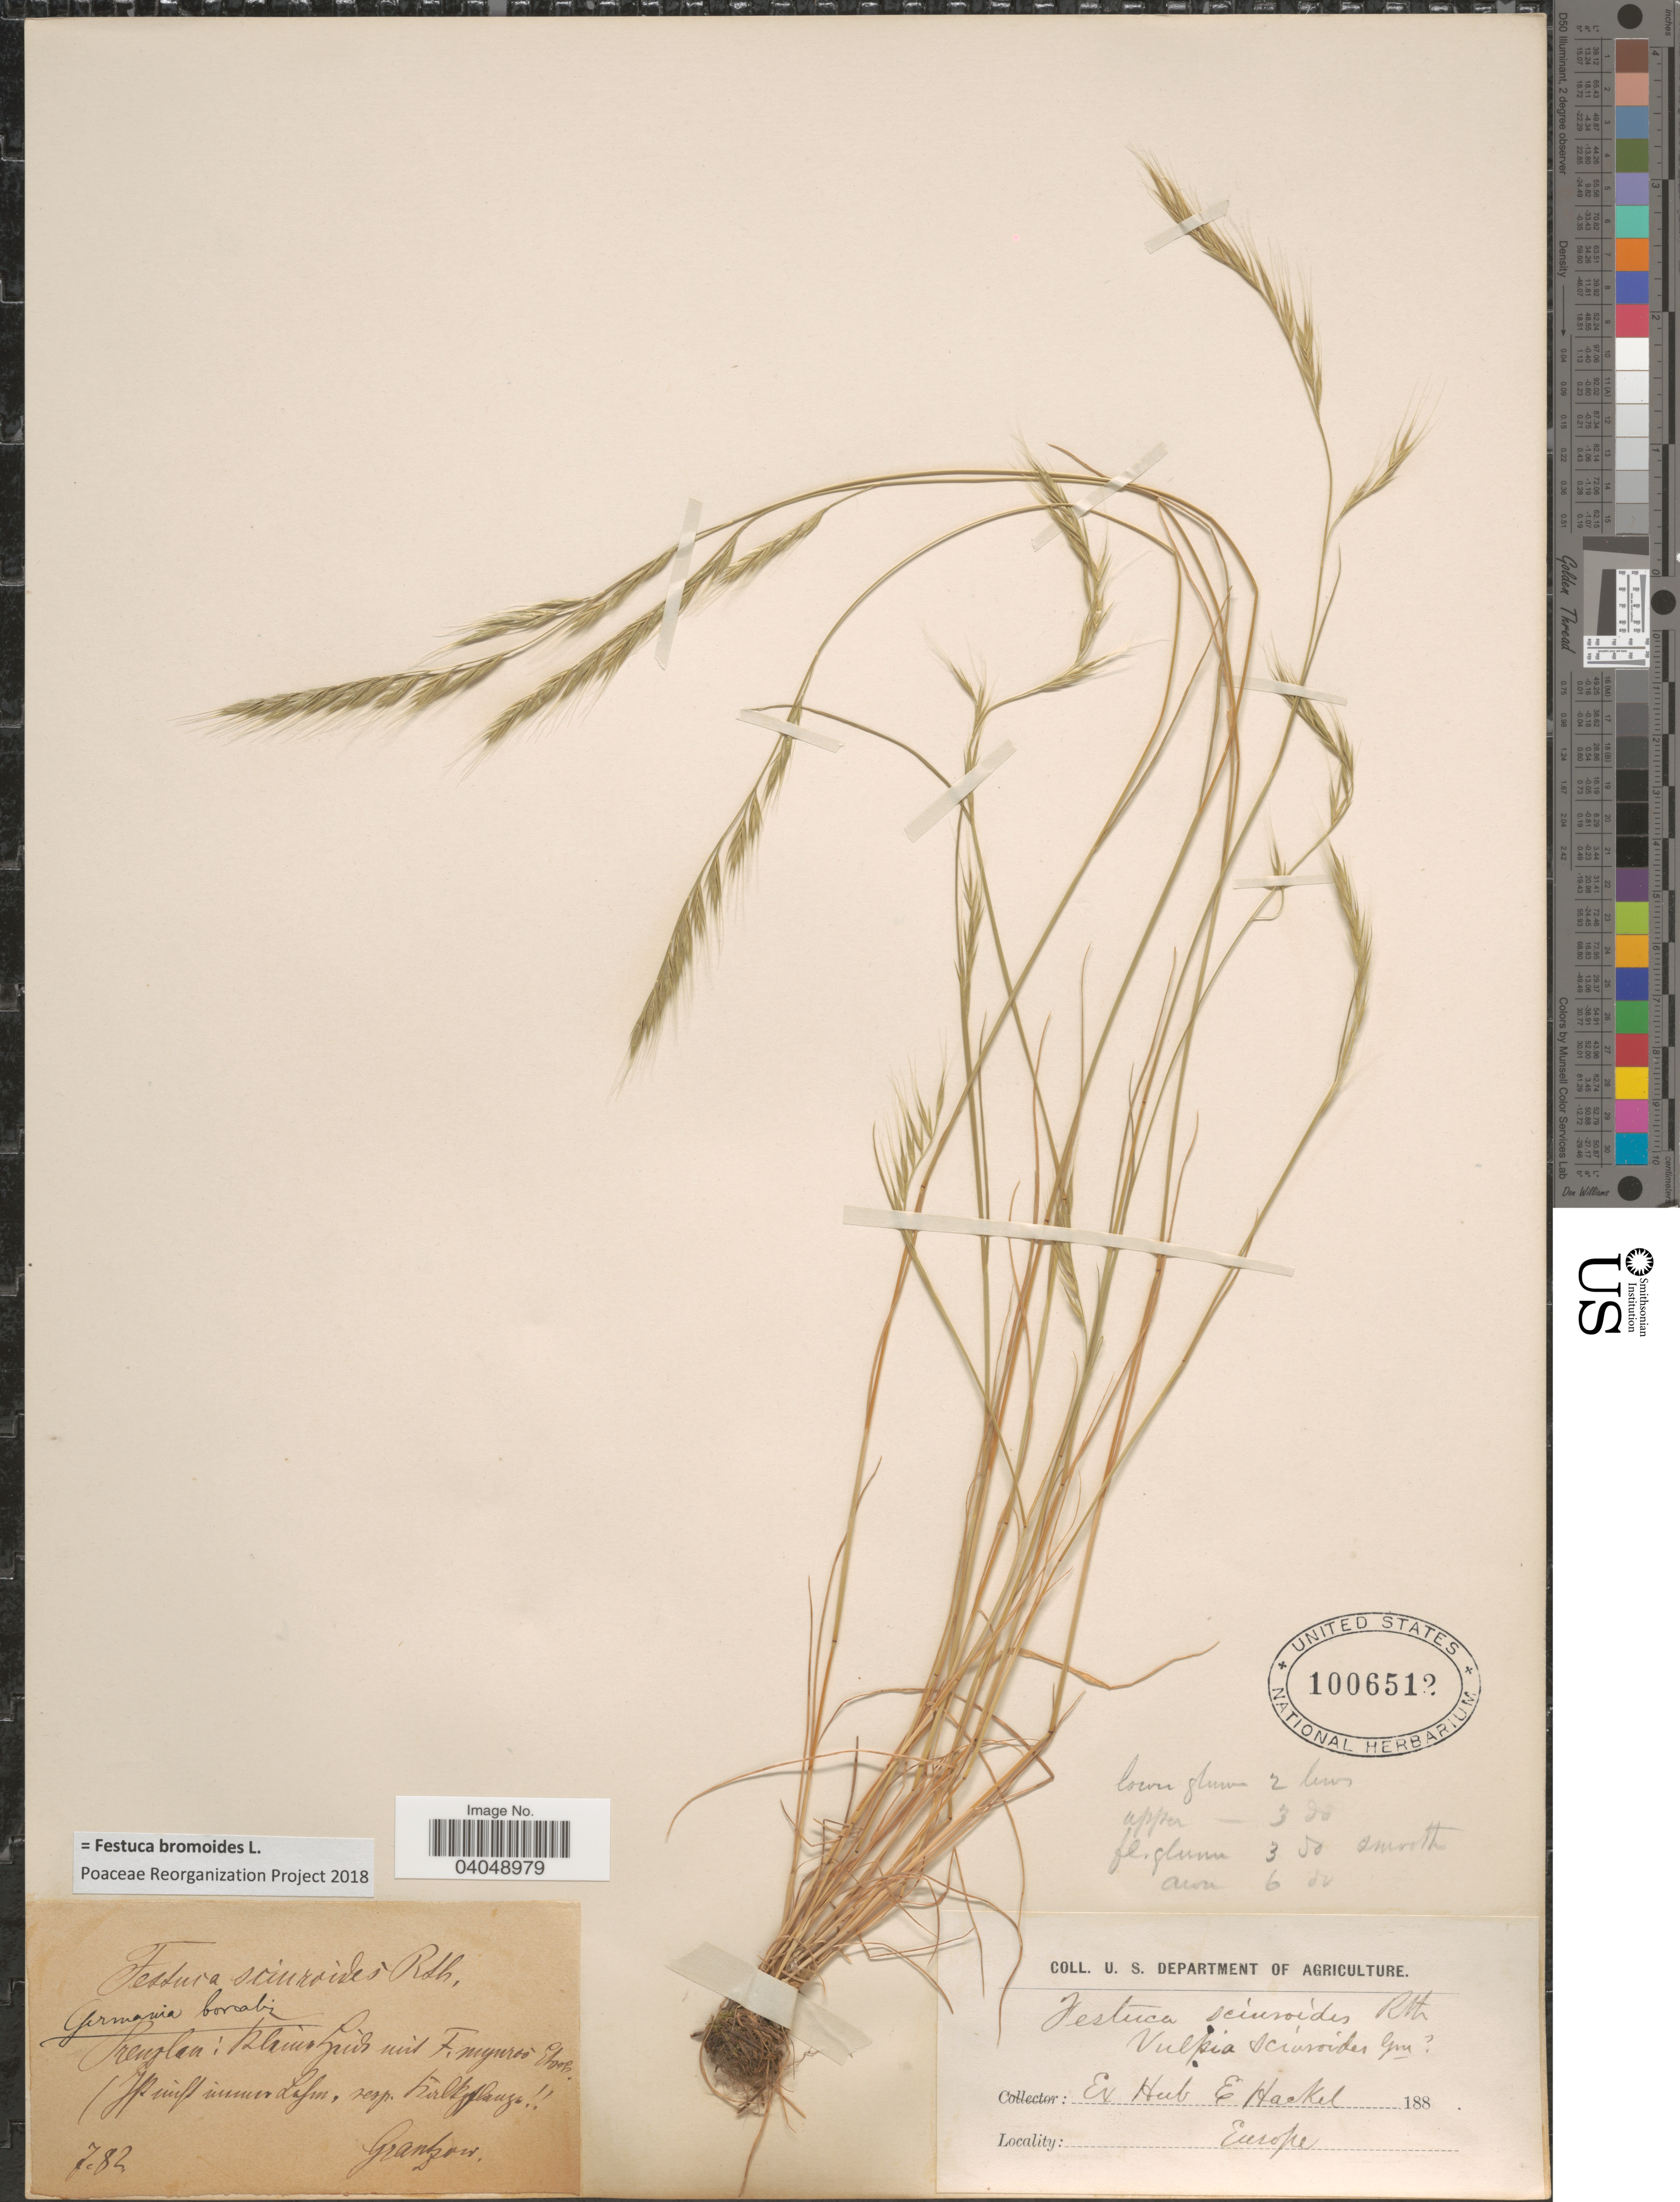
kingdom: Plantae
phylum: Tracheophyta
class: Liliopsida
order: Poales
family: Poaceae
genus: Festuca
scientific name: Festuca bromoides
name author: L.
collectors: Grantzow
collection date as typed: Transcribed d/m/y: /7/82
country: Germany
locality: Germania boreali. Prenzslau: Planiz Grids mit [illegible text].[interpreted]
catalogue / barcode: US 1006512